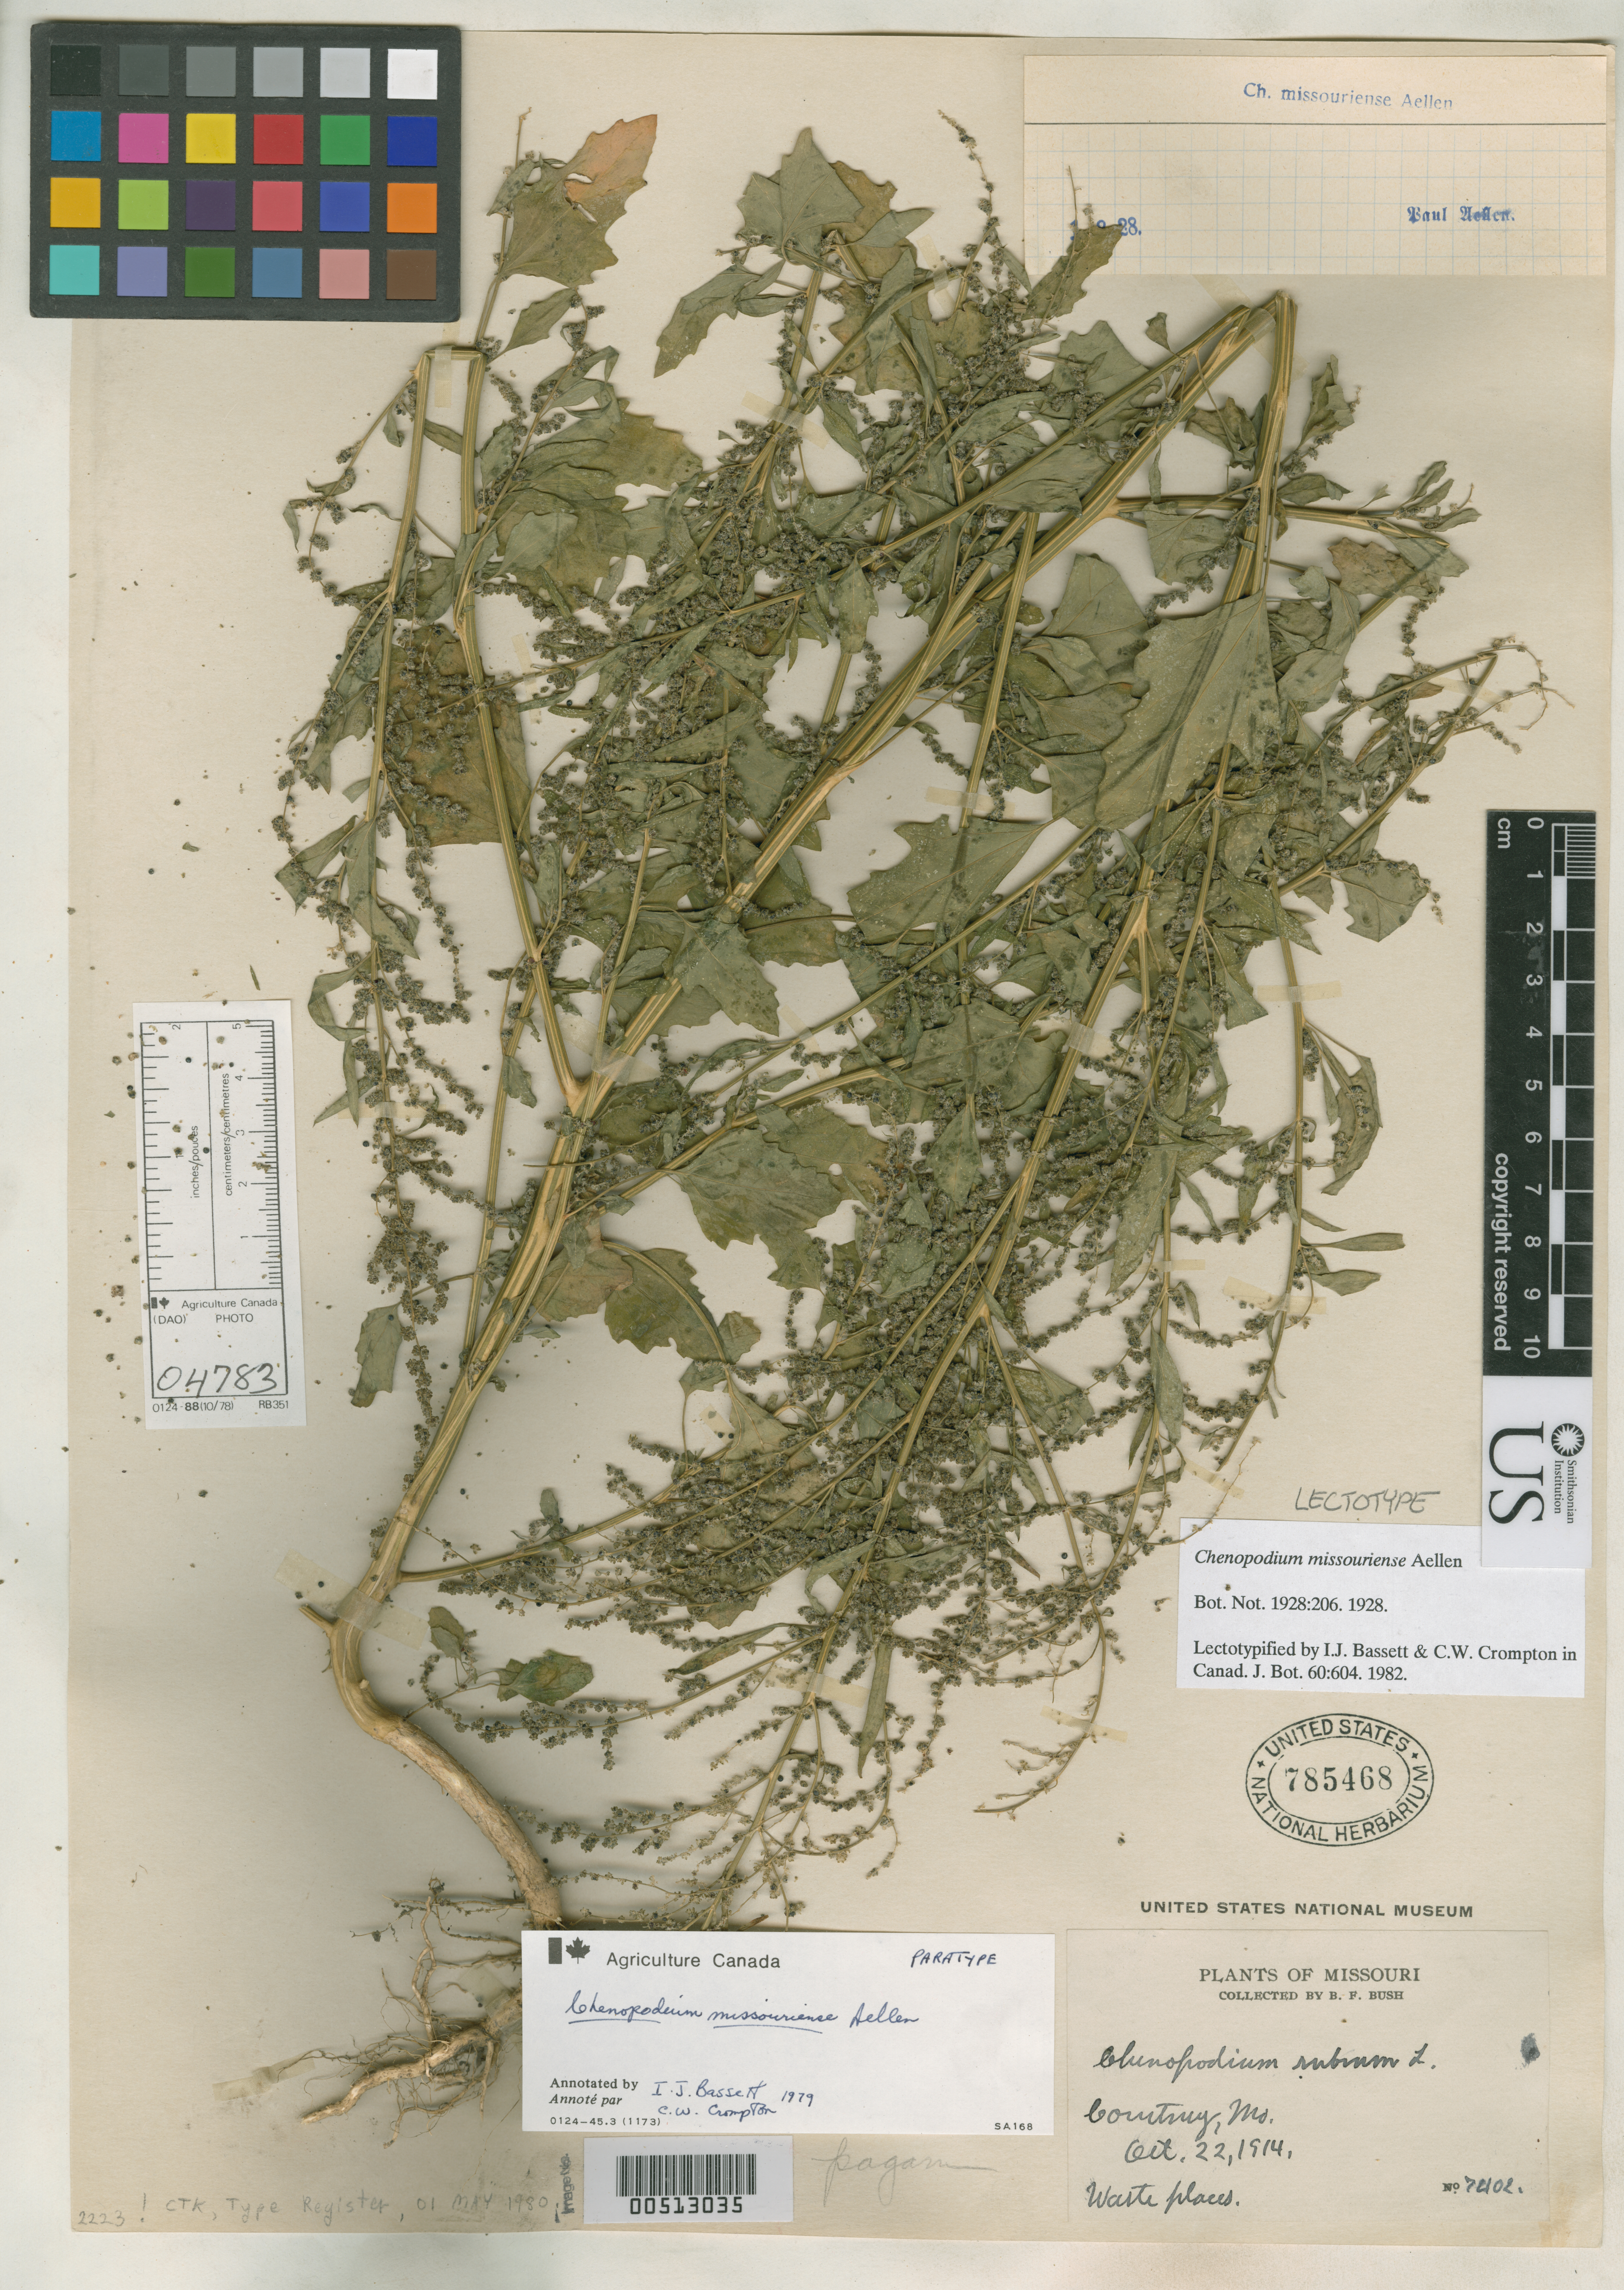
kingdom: Plantae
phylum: Tracheophyta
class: Magnoliopsida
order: Caryophyllales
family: Amaranthaceae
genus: Chenopodium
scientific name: Chenopodium missouriense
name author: Aellen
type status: Lectotype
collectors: B. F. Bush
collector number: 7402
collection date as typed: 22 Oct 1914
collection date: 1914-10-22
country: United States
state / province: Missouri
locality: Courtney.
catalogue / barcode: US 785468